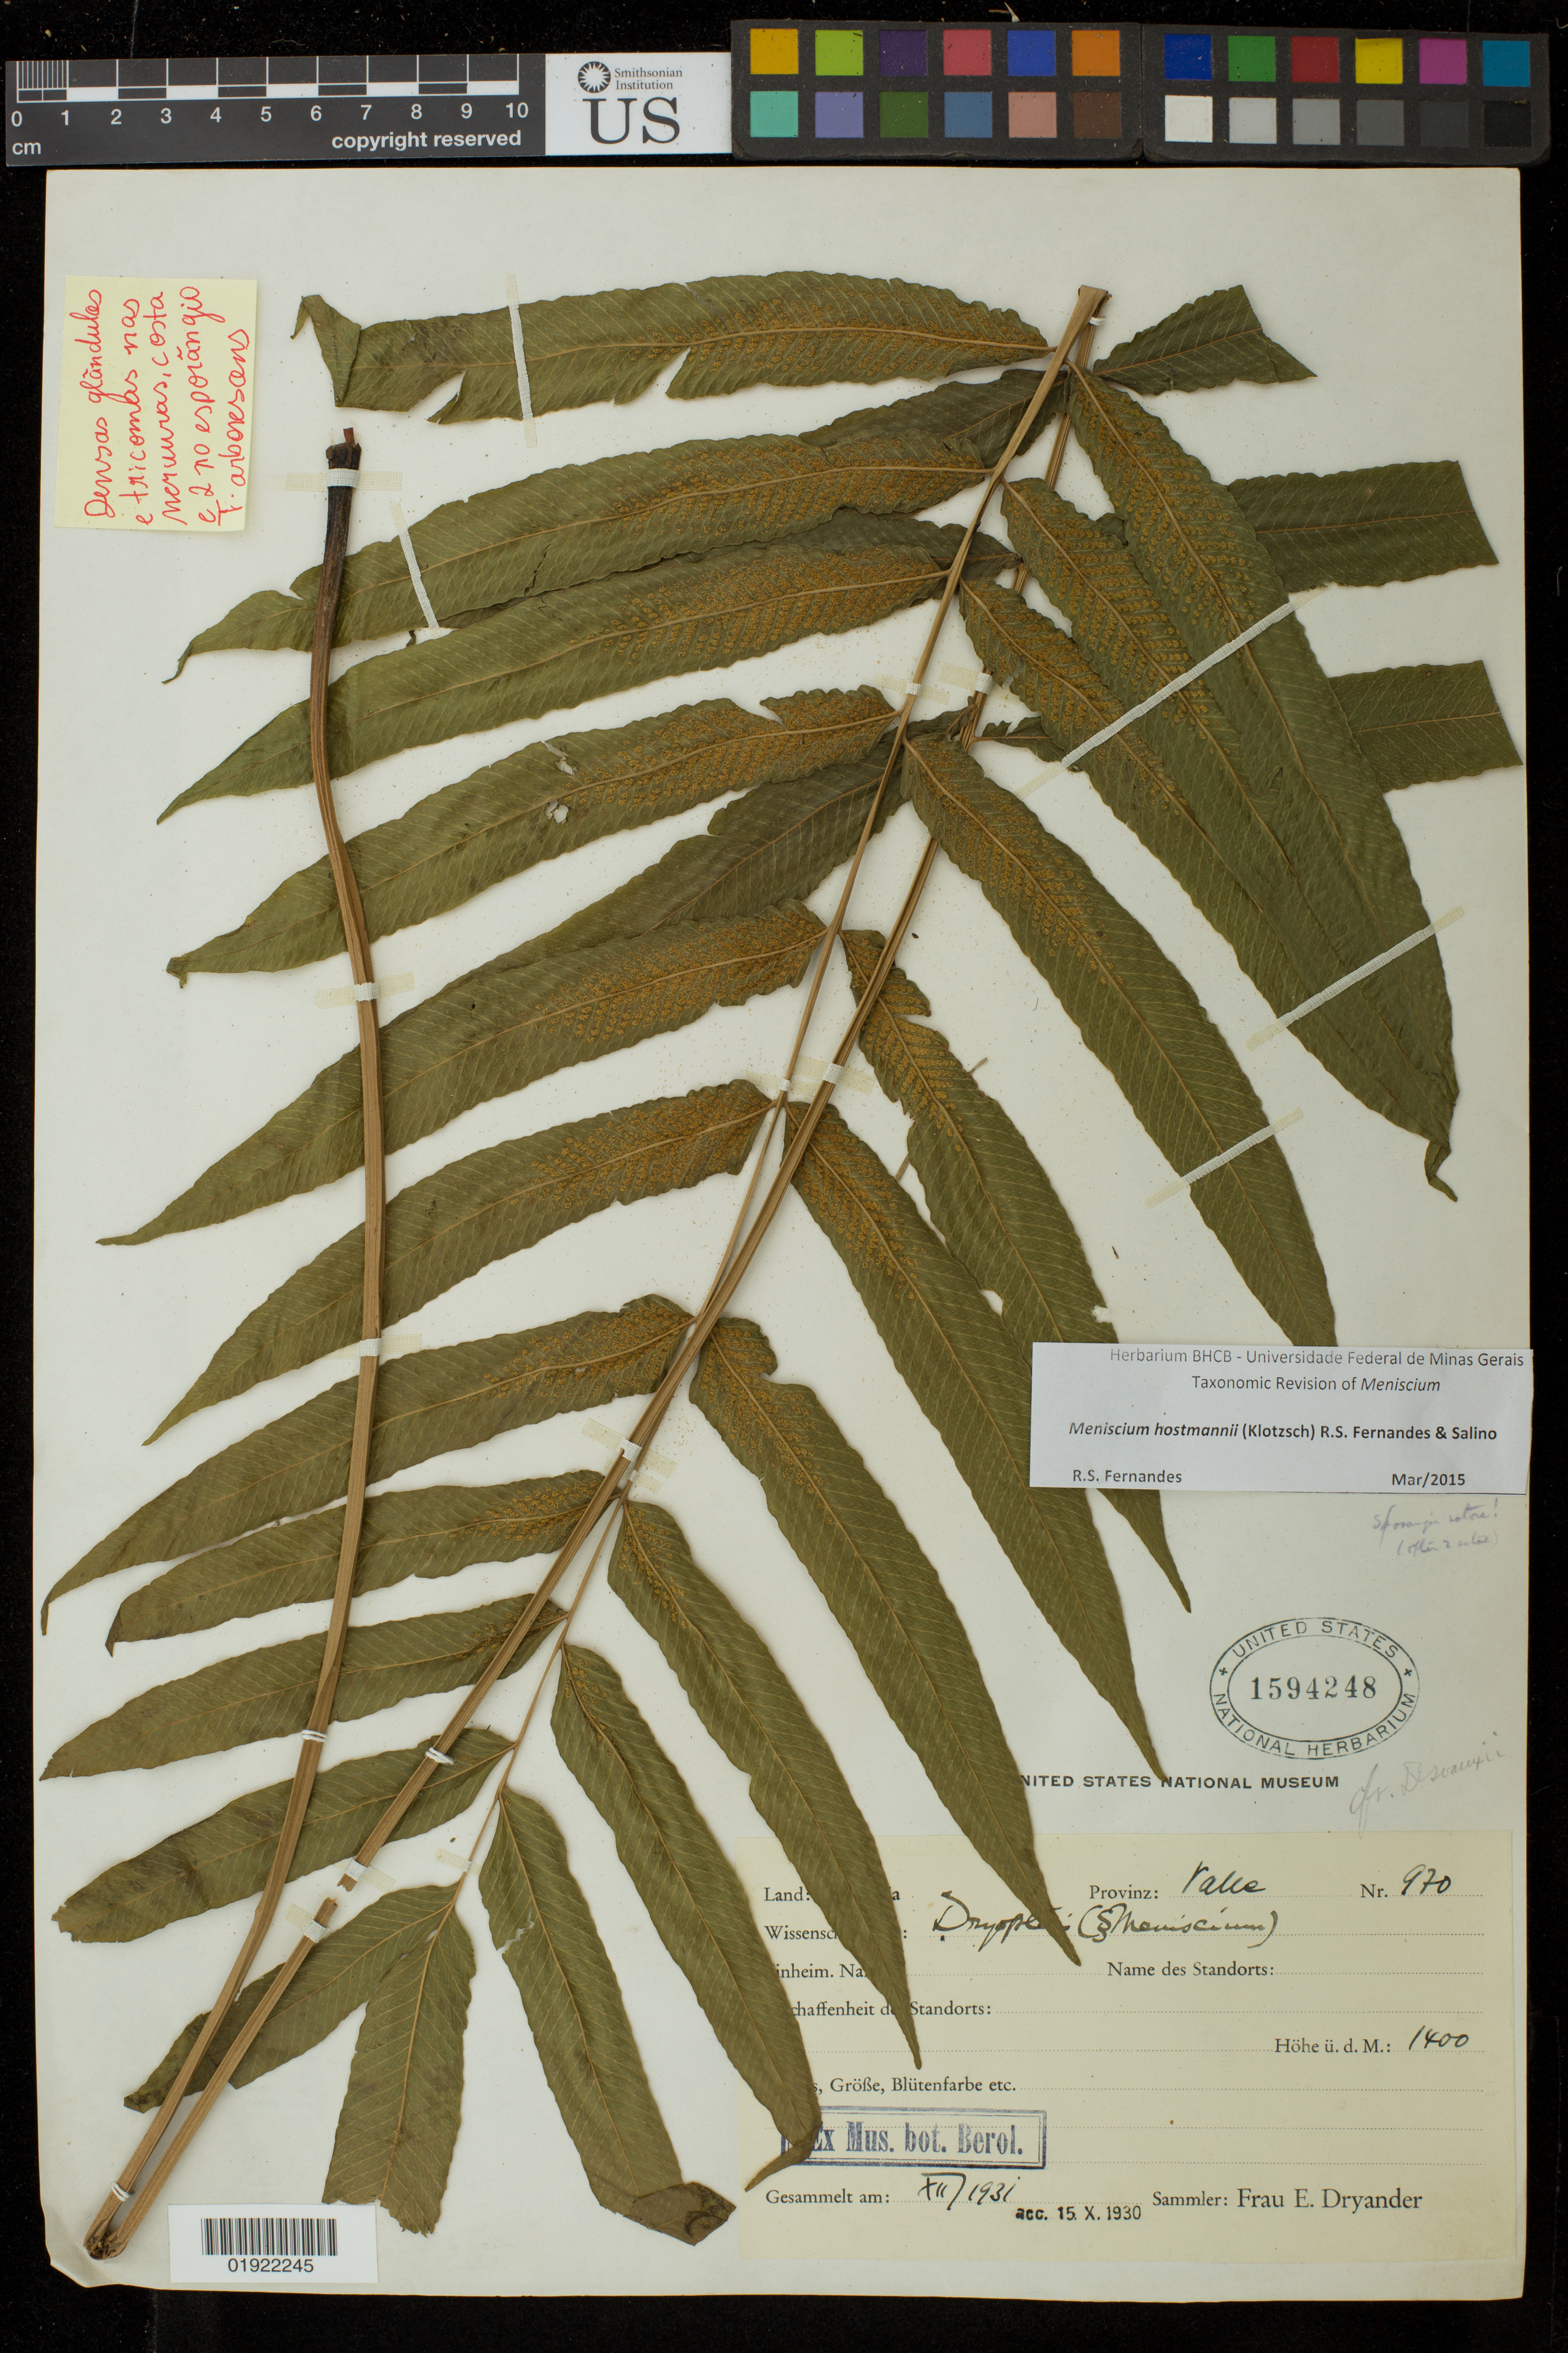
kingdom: Plantae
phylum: Tracheophyta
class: Polypodiopsida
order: Polypodiales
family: Thelypteridaceae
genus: Meniscium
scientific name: Meniscium hostmannii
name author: (Klotzsch) R.S. Fernandes & Salino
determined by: Fernandes, R. S.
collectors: F. Dryander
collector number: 970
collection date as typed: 15.X.1930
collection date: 1930-10-15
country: Colombia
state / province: Valle del Cauca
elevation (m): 1400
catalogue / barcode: US 1594248